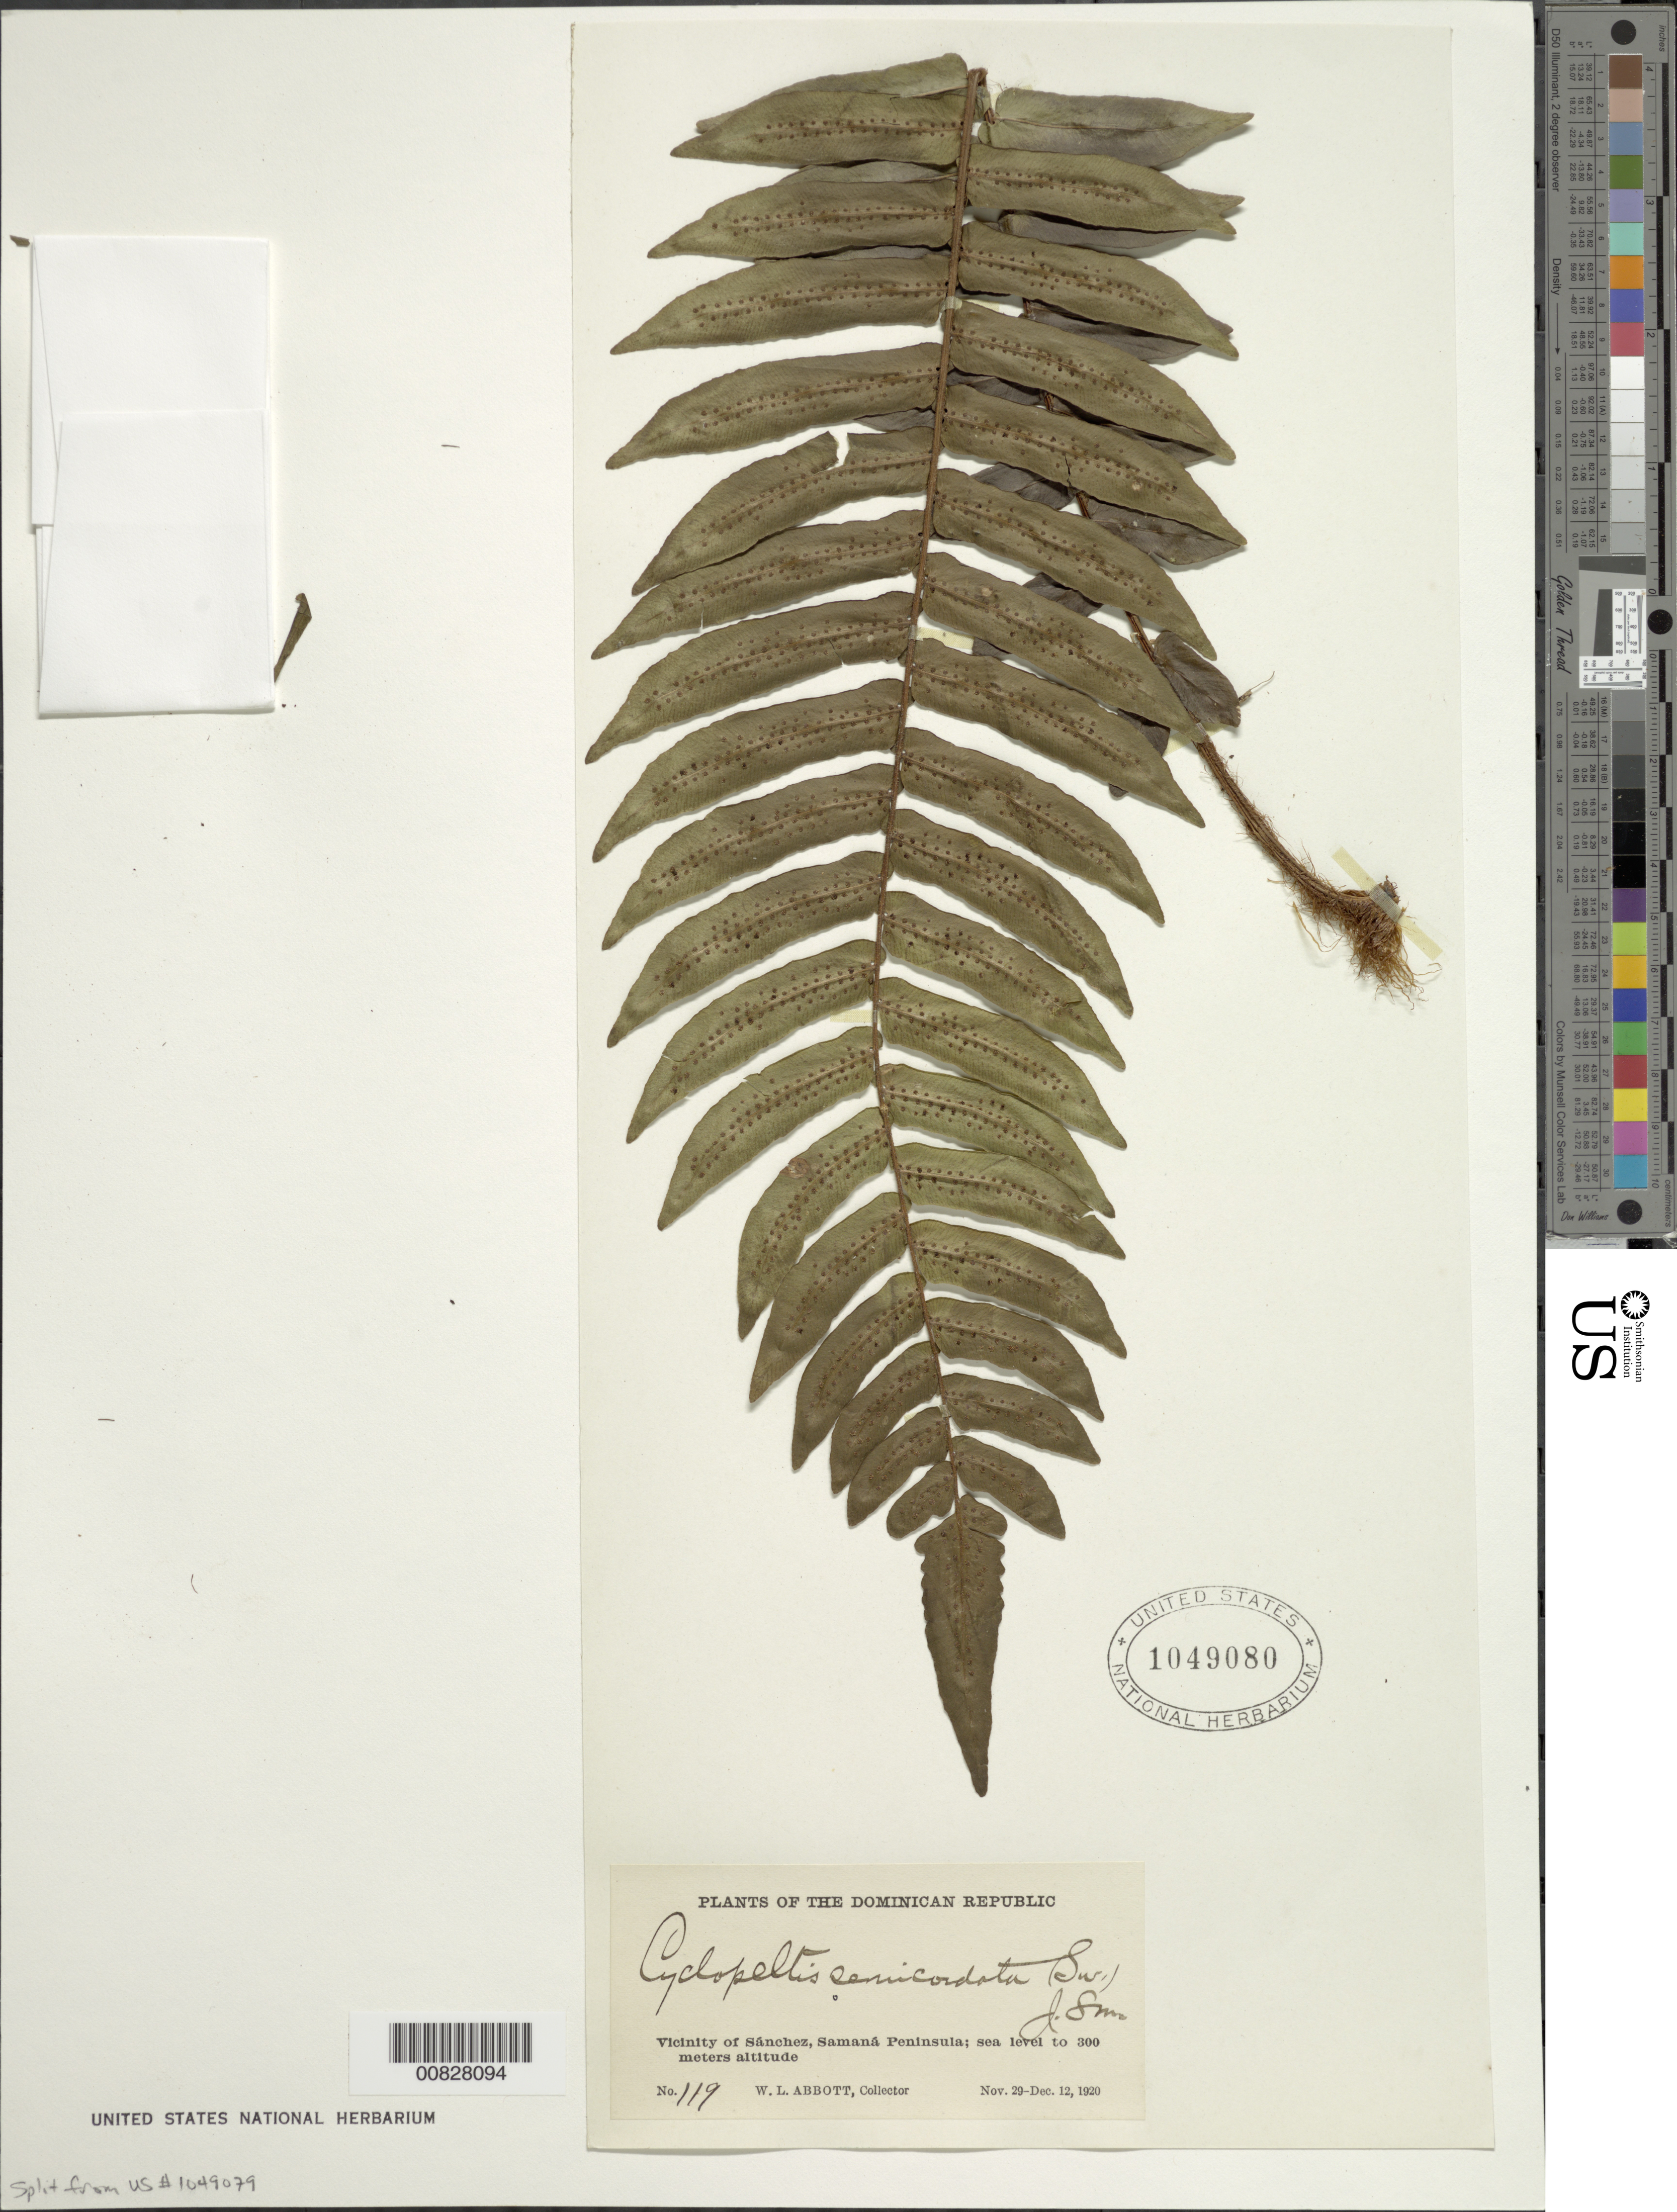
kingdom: Plantae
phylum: Tracheophyta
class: Polypodiopsida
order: Polypodiales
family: Lomariopsidaceae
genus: Cyclopeltis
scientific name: Cyclopeltis semicordata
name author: (Sw.) J. Sm.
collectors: W. L. Abbott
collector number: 119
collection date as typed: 29 Nov 1920 to 12 Dec 1920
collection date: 1920-11-29/1920-12-12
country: Dominican Republic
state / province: Samana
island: Hispaniola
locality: Samaná Peninsula, vicinity Sánchez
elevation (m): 0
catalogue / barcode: US 1049080